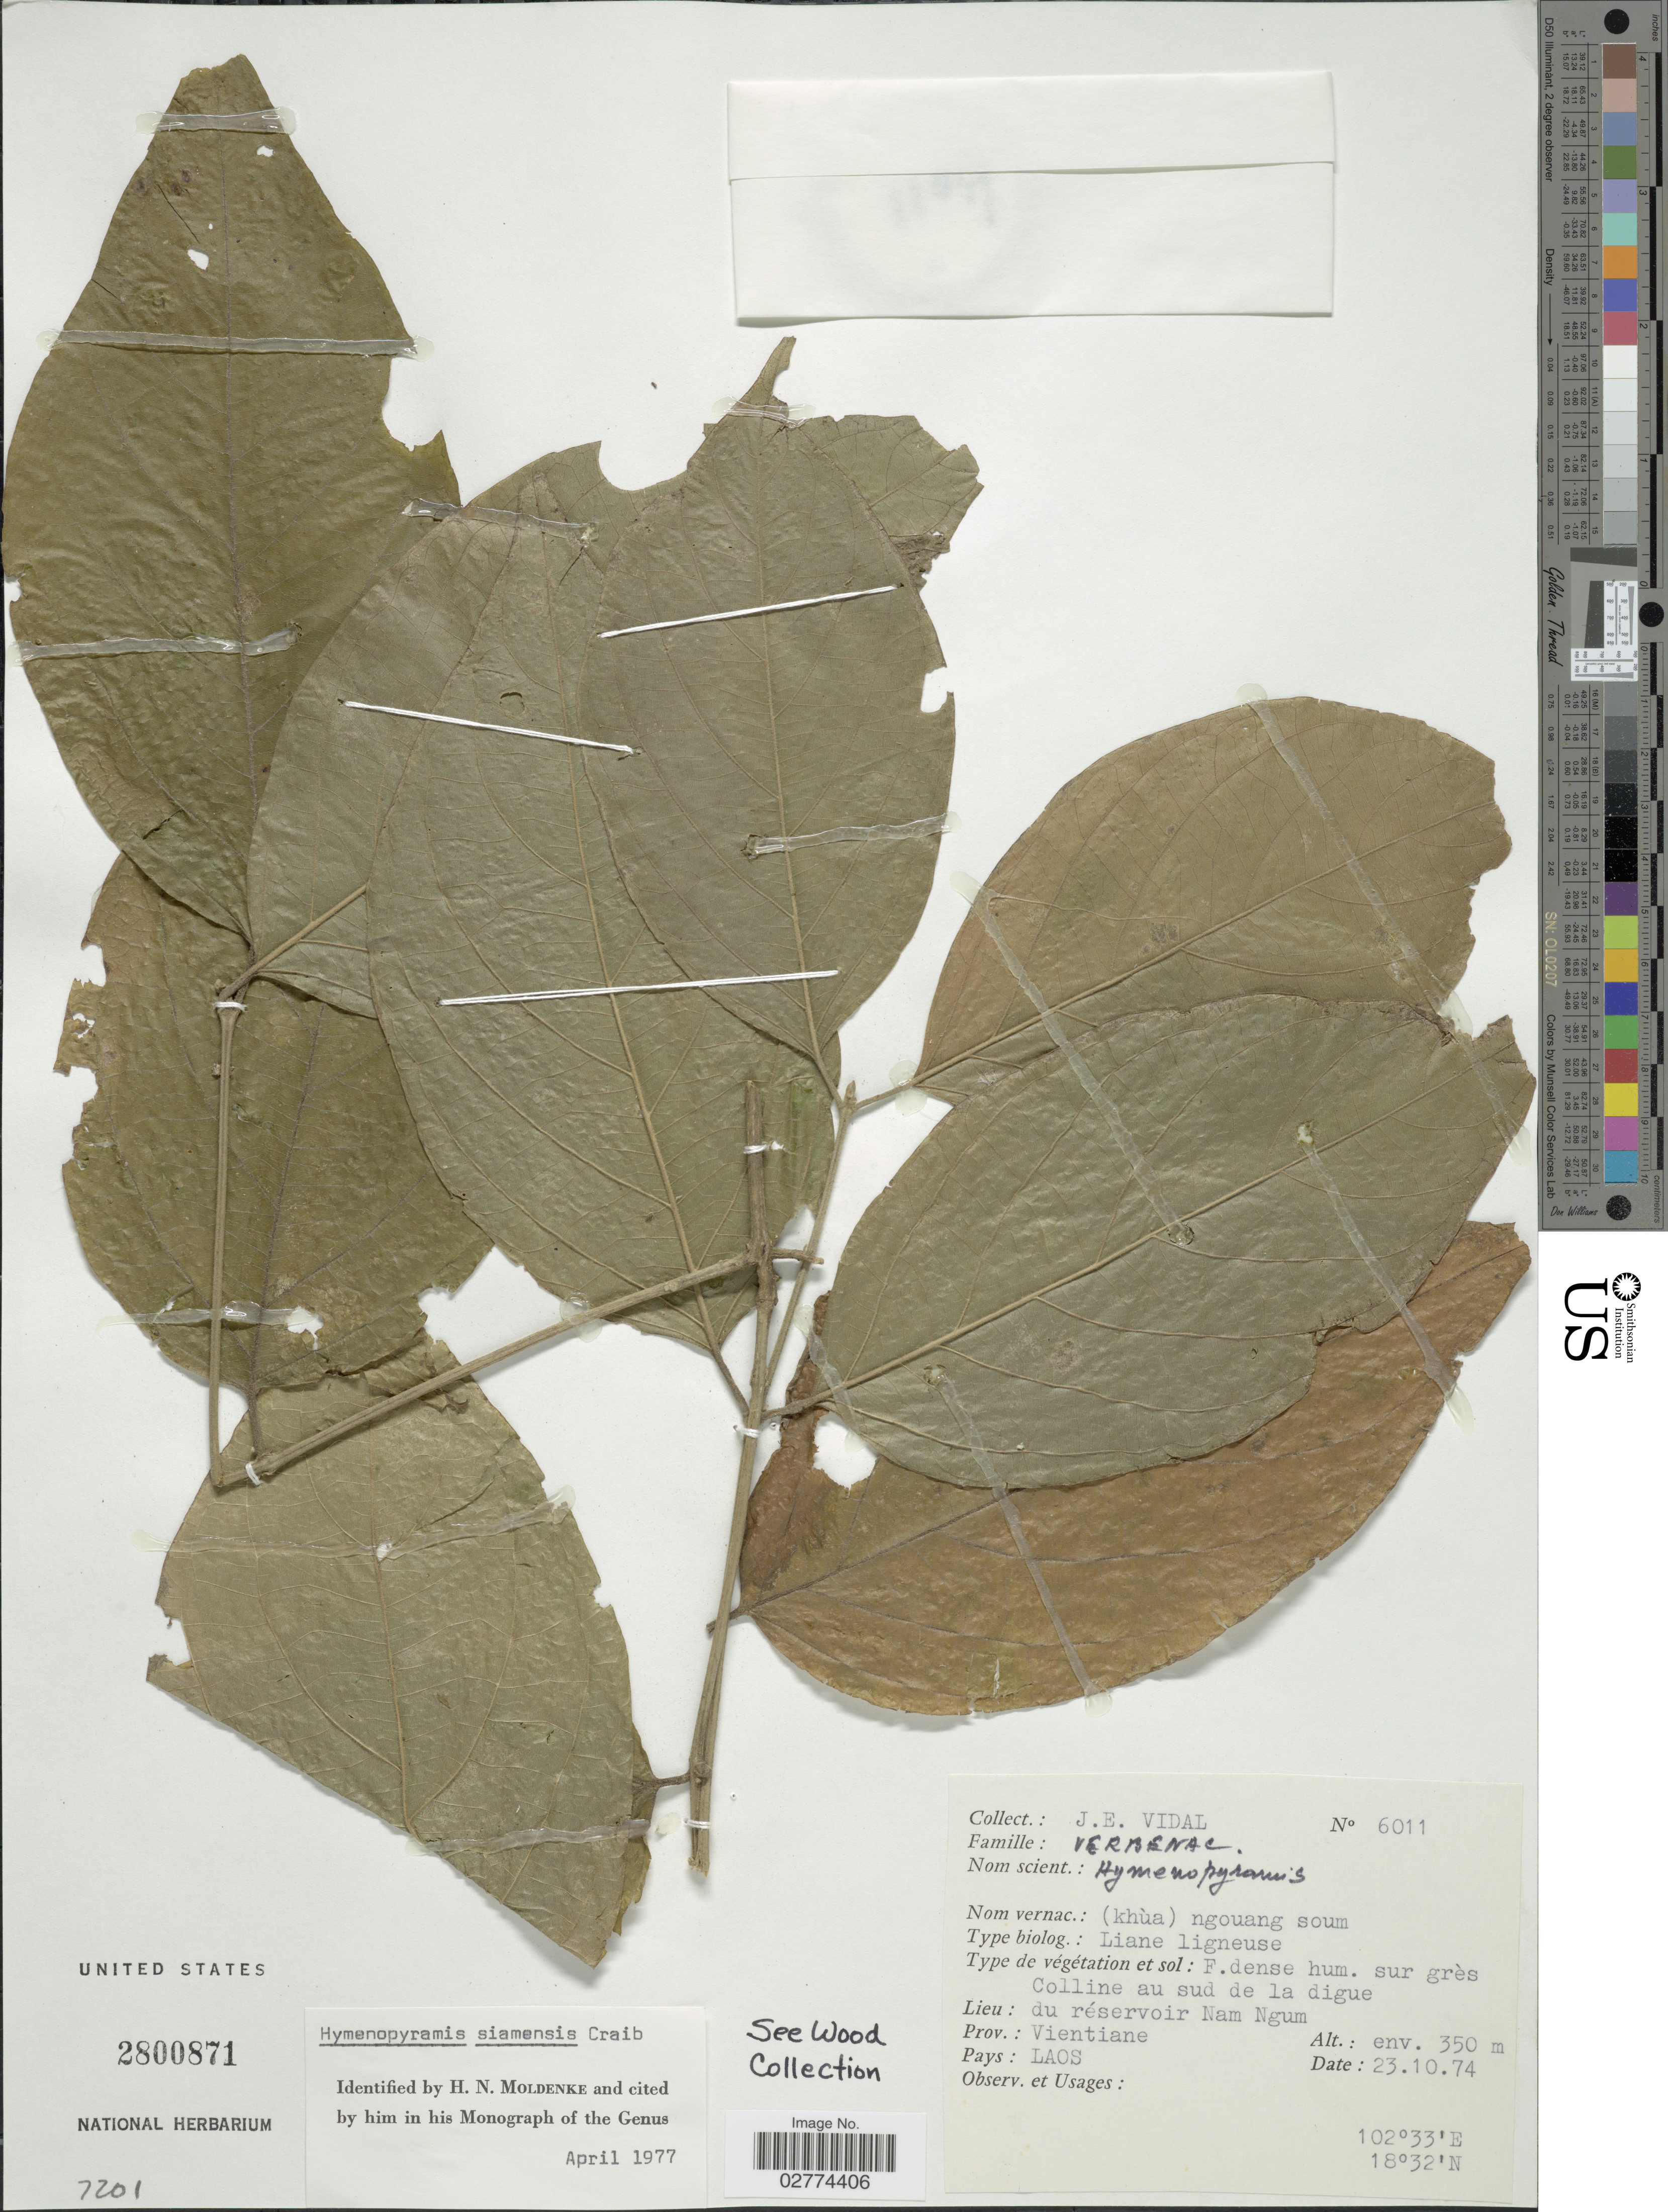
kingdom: Plantae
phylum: Tracheophyta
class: Magnoliopsida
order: Lamiales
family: Lamiaceae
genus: Hymenopyramis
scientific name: Hymenopyramis siamensis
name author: Craib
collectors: J. E. Vidal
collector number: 6011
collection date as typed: Transcribed d/m/y: 23/10/74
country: Laos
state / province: Viangchan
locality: Du réservoir Nam Ngum. Prov.: Vientiane.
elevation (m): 350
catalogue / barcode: US 2800871